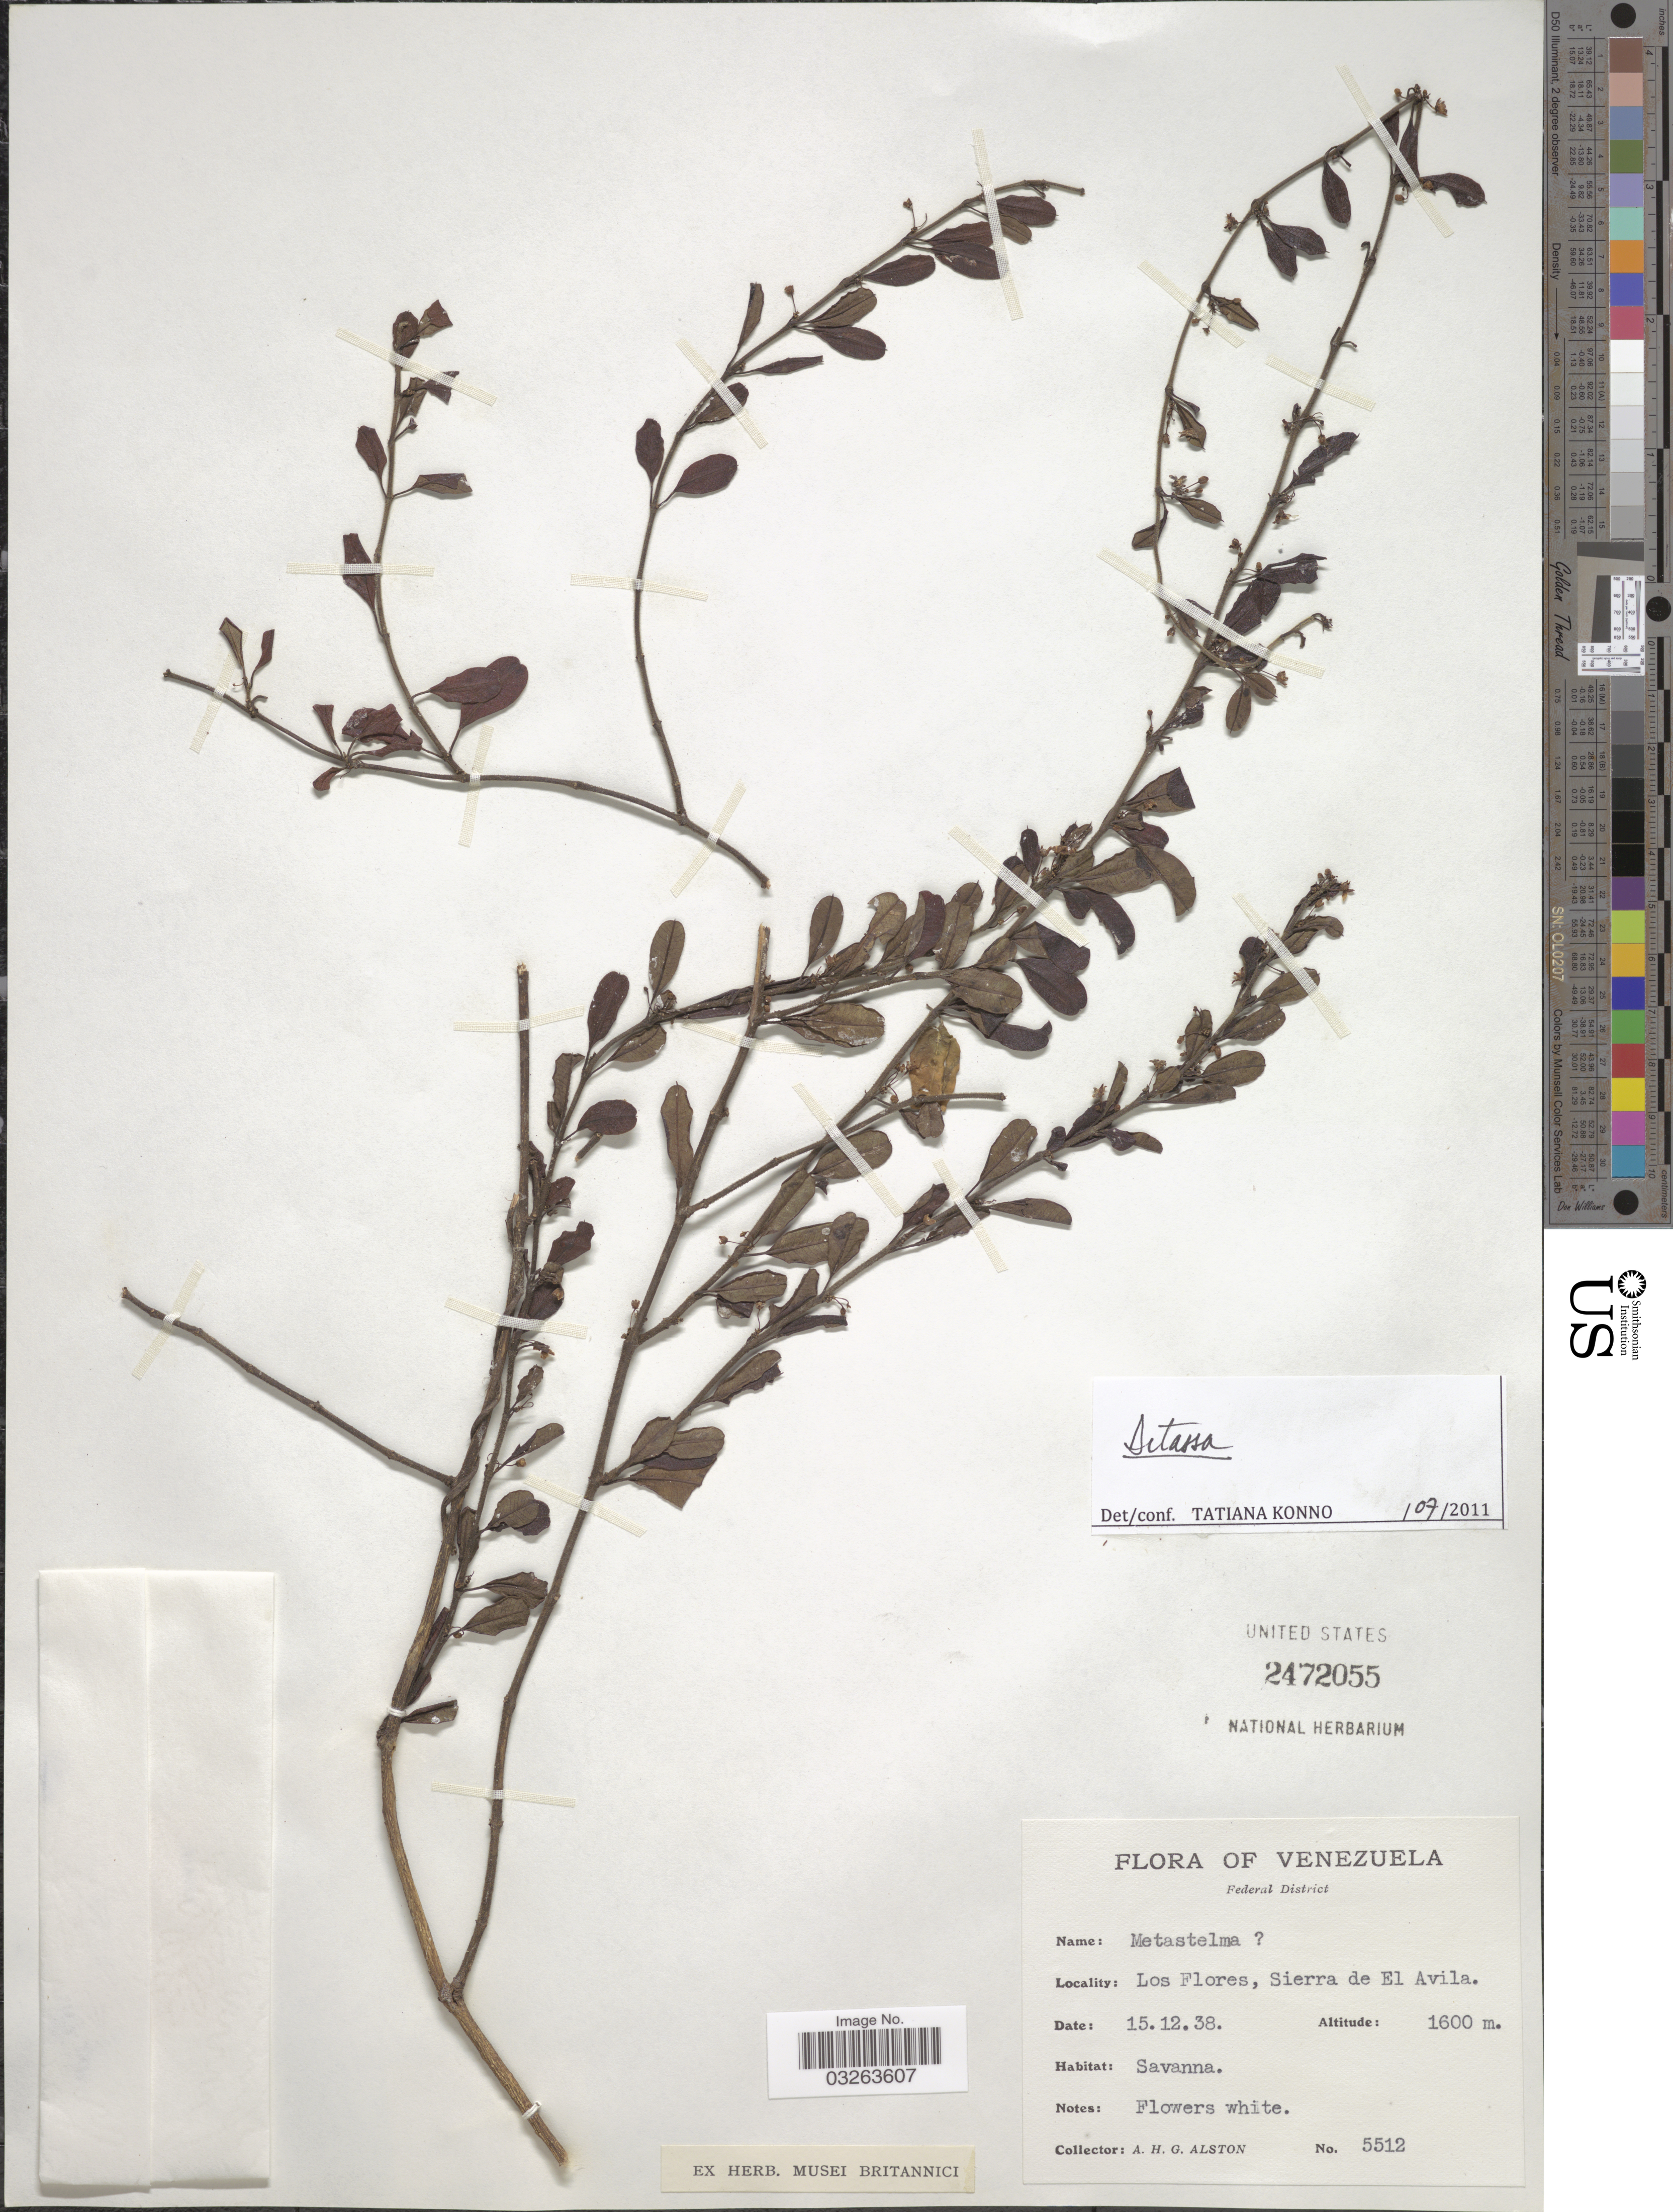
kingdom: Plantae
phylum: Tracheophyta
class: Magnoliopsida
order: Gentianales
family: Apocynaceae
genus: Ditassa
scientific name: Ditassa albonerva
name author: (R.W. Holm) Morillo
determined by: Liede-Schumann, Sigrid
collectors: A. H. Alston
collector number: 5512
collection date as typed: Transcribed d/m/y: 15/12/38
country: Venezuela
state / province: Miranda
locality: Federal District. Los Flores, Sierra de El Avila.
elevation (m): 1600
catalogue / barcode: US 2472055